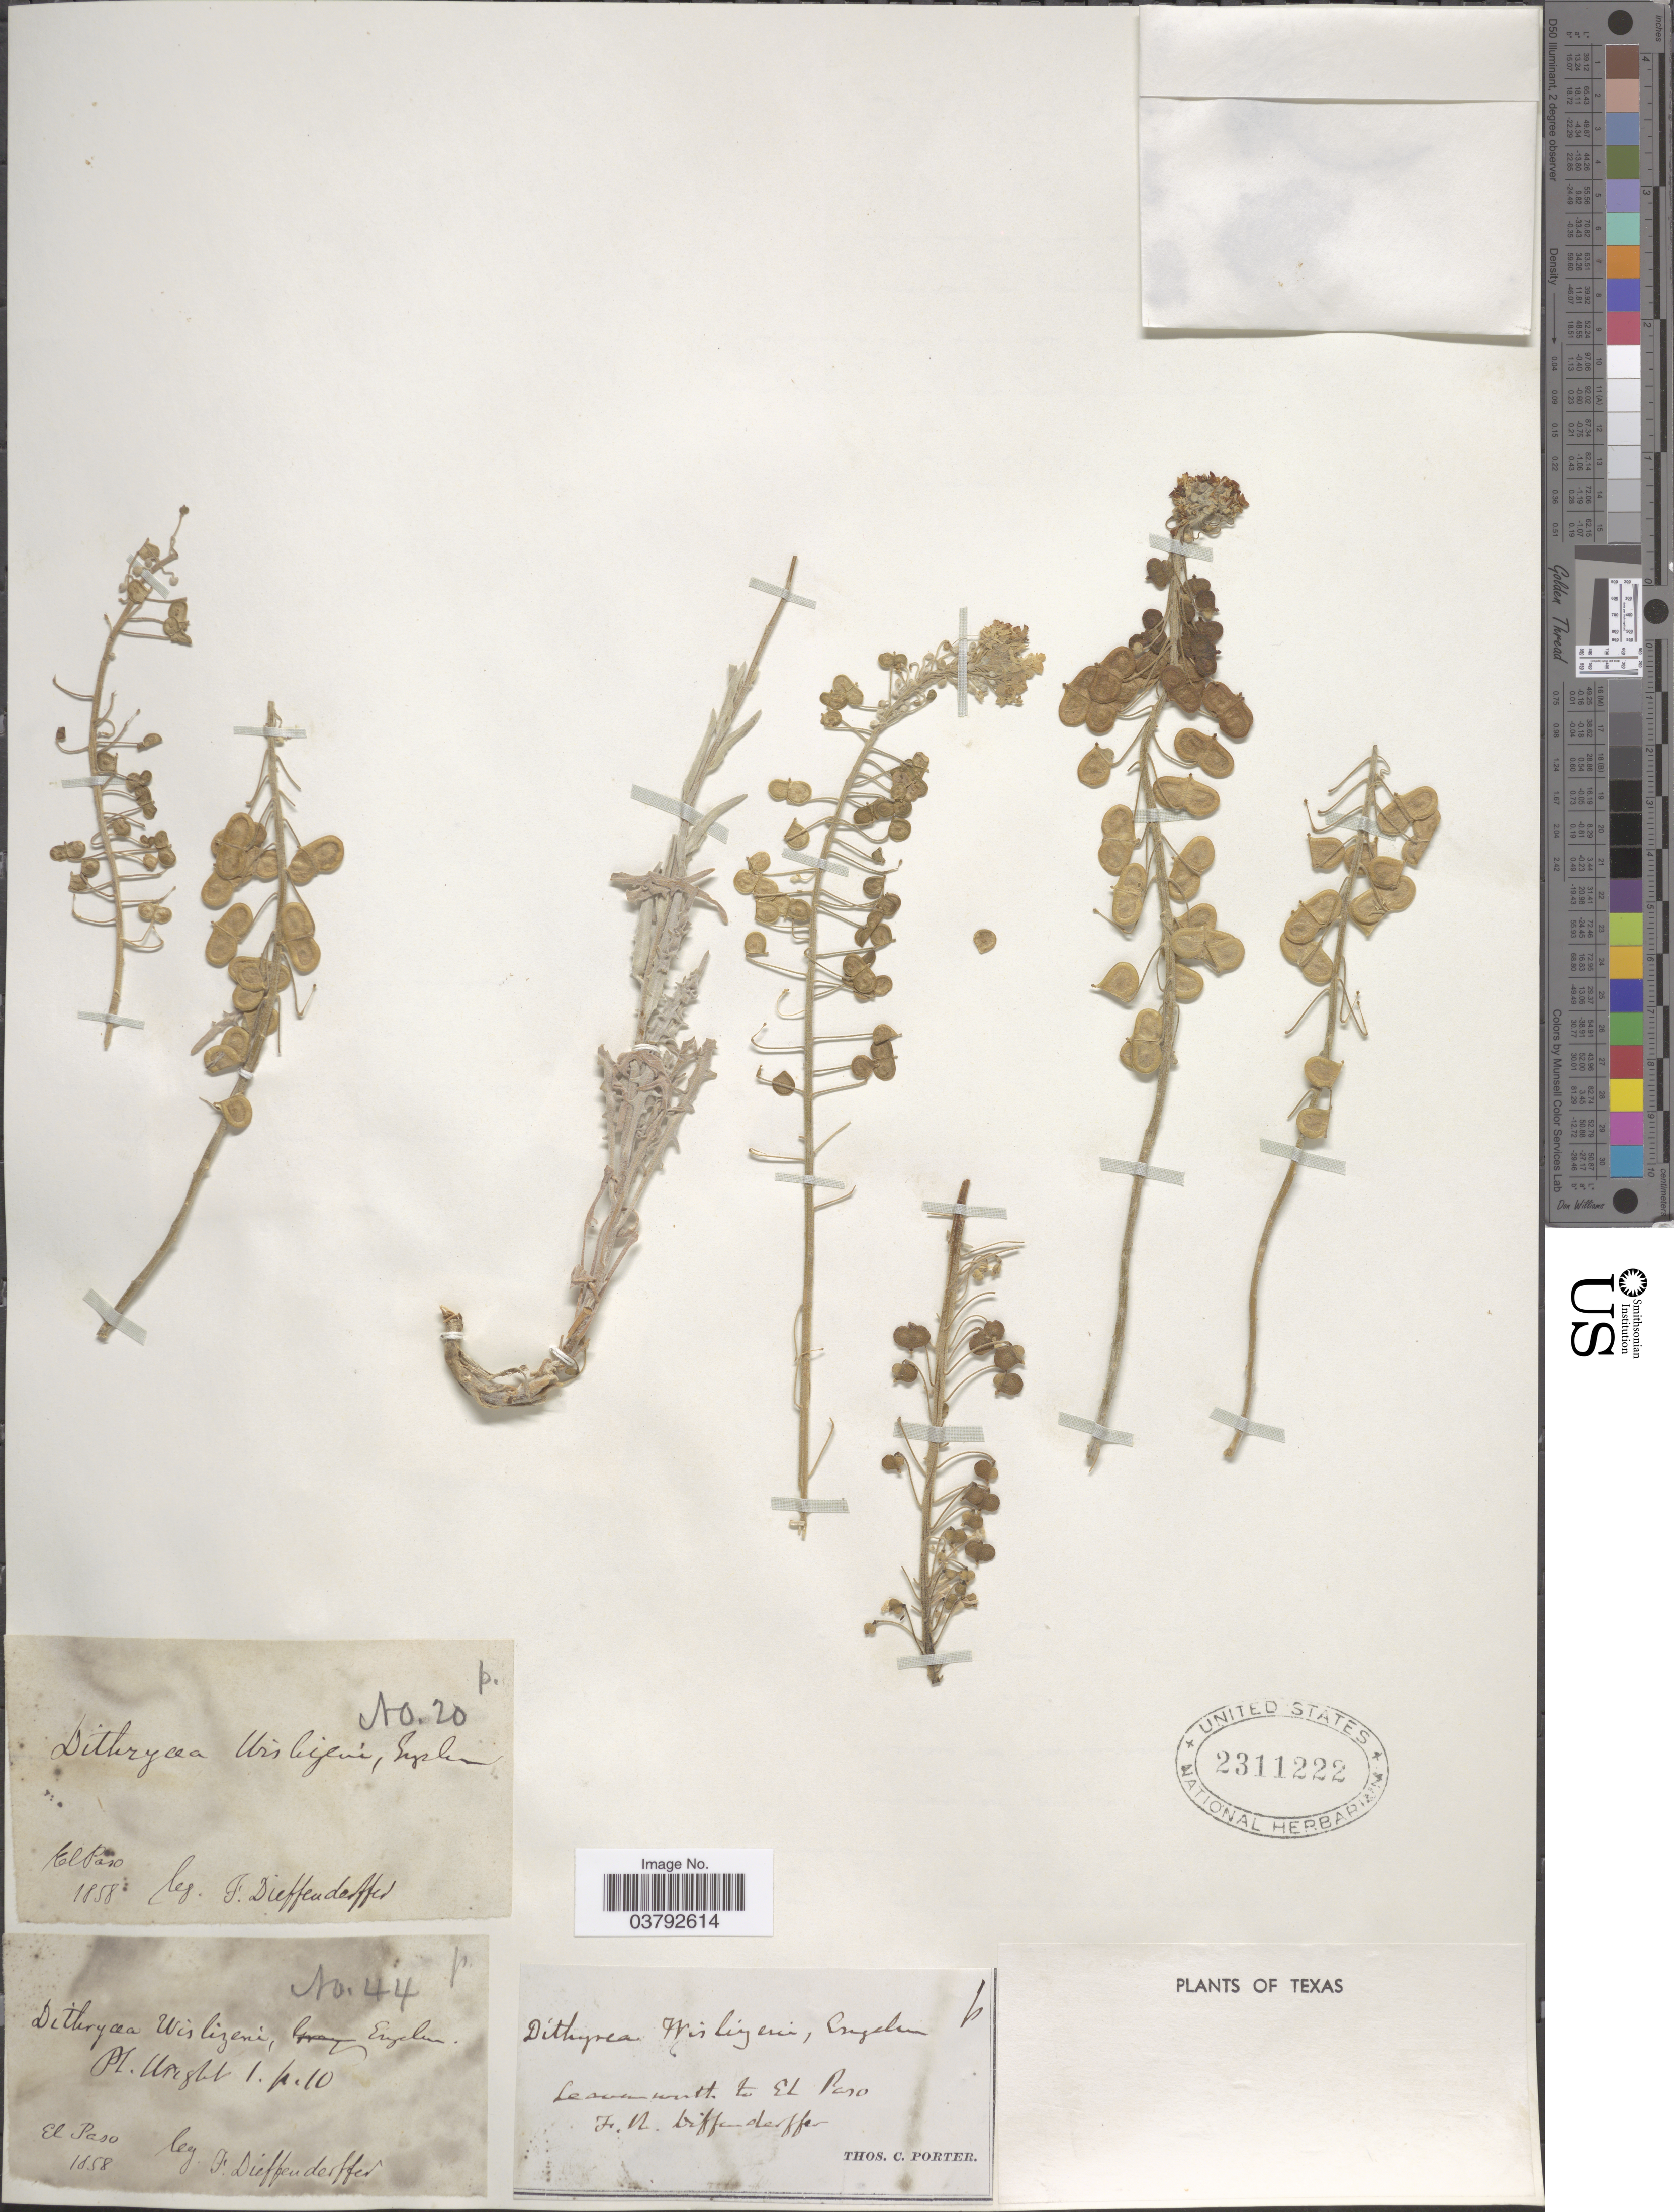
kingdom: Plantae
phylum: Tracheophyta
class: Magnoliopsida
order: Brassicales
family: Brassicaceae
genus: Dithyrea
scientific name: Dithyrea wislizeni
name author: Engelm.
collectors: F. Dieffenderffer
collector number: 20/44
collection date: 1858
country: United States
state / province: Texas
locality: El Paso. Leavenworth to El Paso.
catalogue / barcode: US 2311222